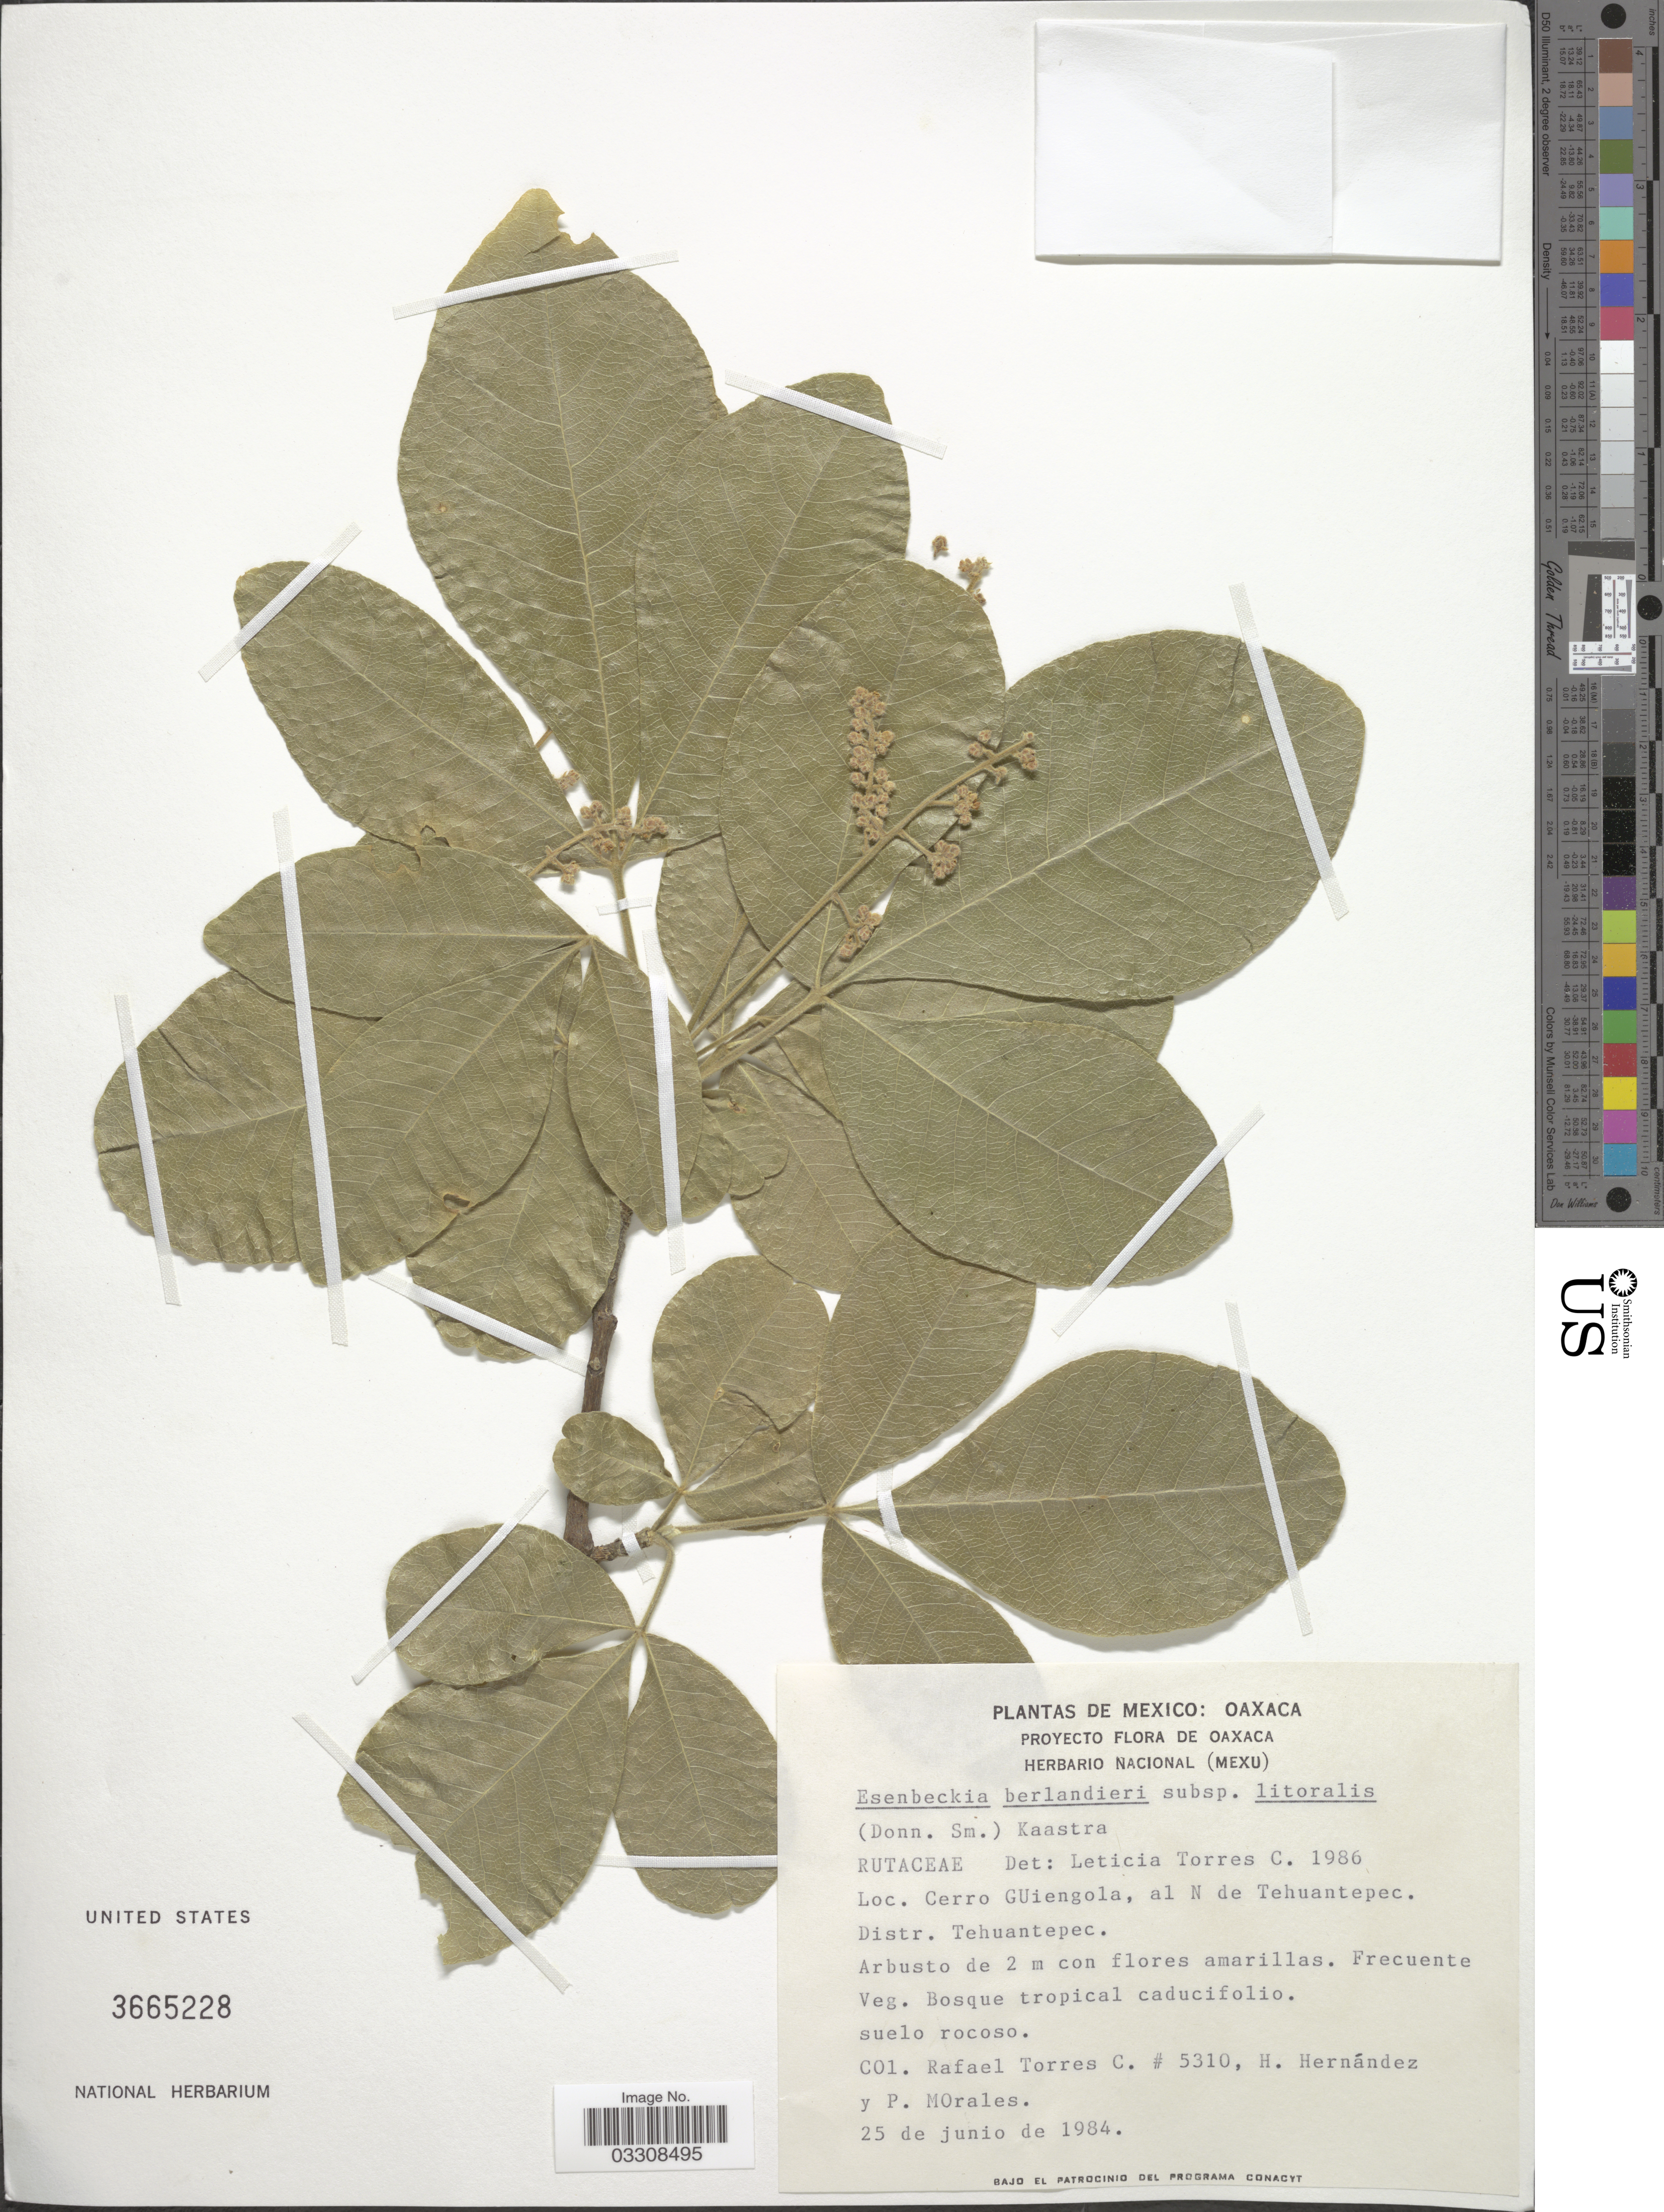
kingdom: Plantae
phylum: Tracheophyta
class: Magnoliopsida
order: Sapindales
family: Rutaceae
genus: Esenbeckia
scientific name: Esenbeckia berlandieri subsp. litoralis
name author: (Donn. Sm.) Kaastra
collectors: R. Torres C., Hernández, H. & P. Morales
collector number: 5310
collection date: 1984-06-25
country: Mexico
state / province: Oaxaca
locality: Cerro Guiengola, al N de Tehuantepec. Distr. Tehuantepec.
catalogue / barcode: US 3665228